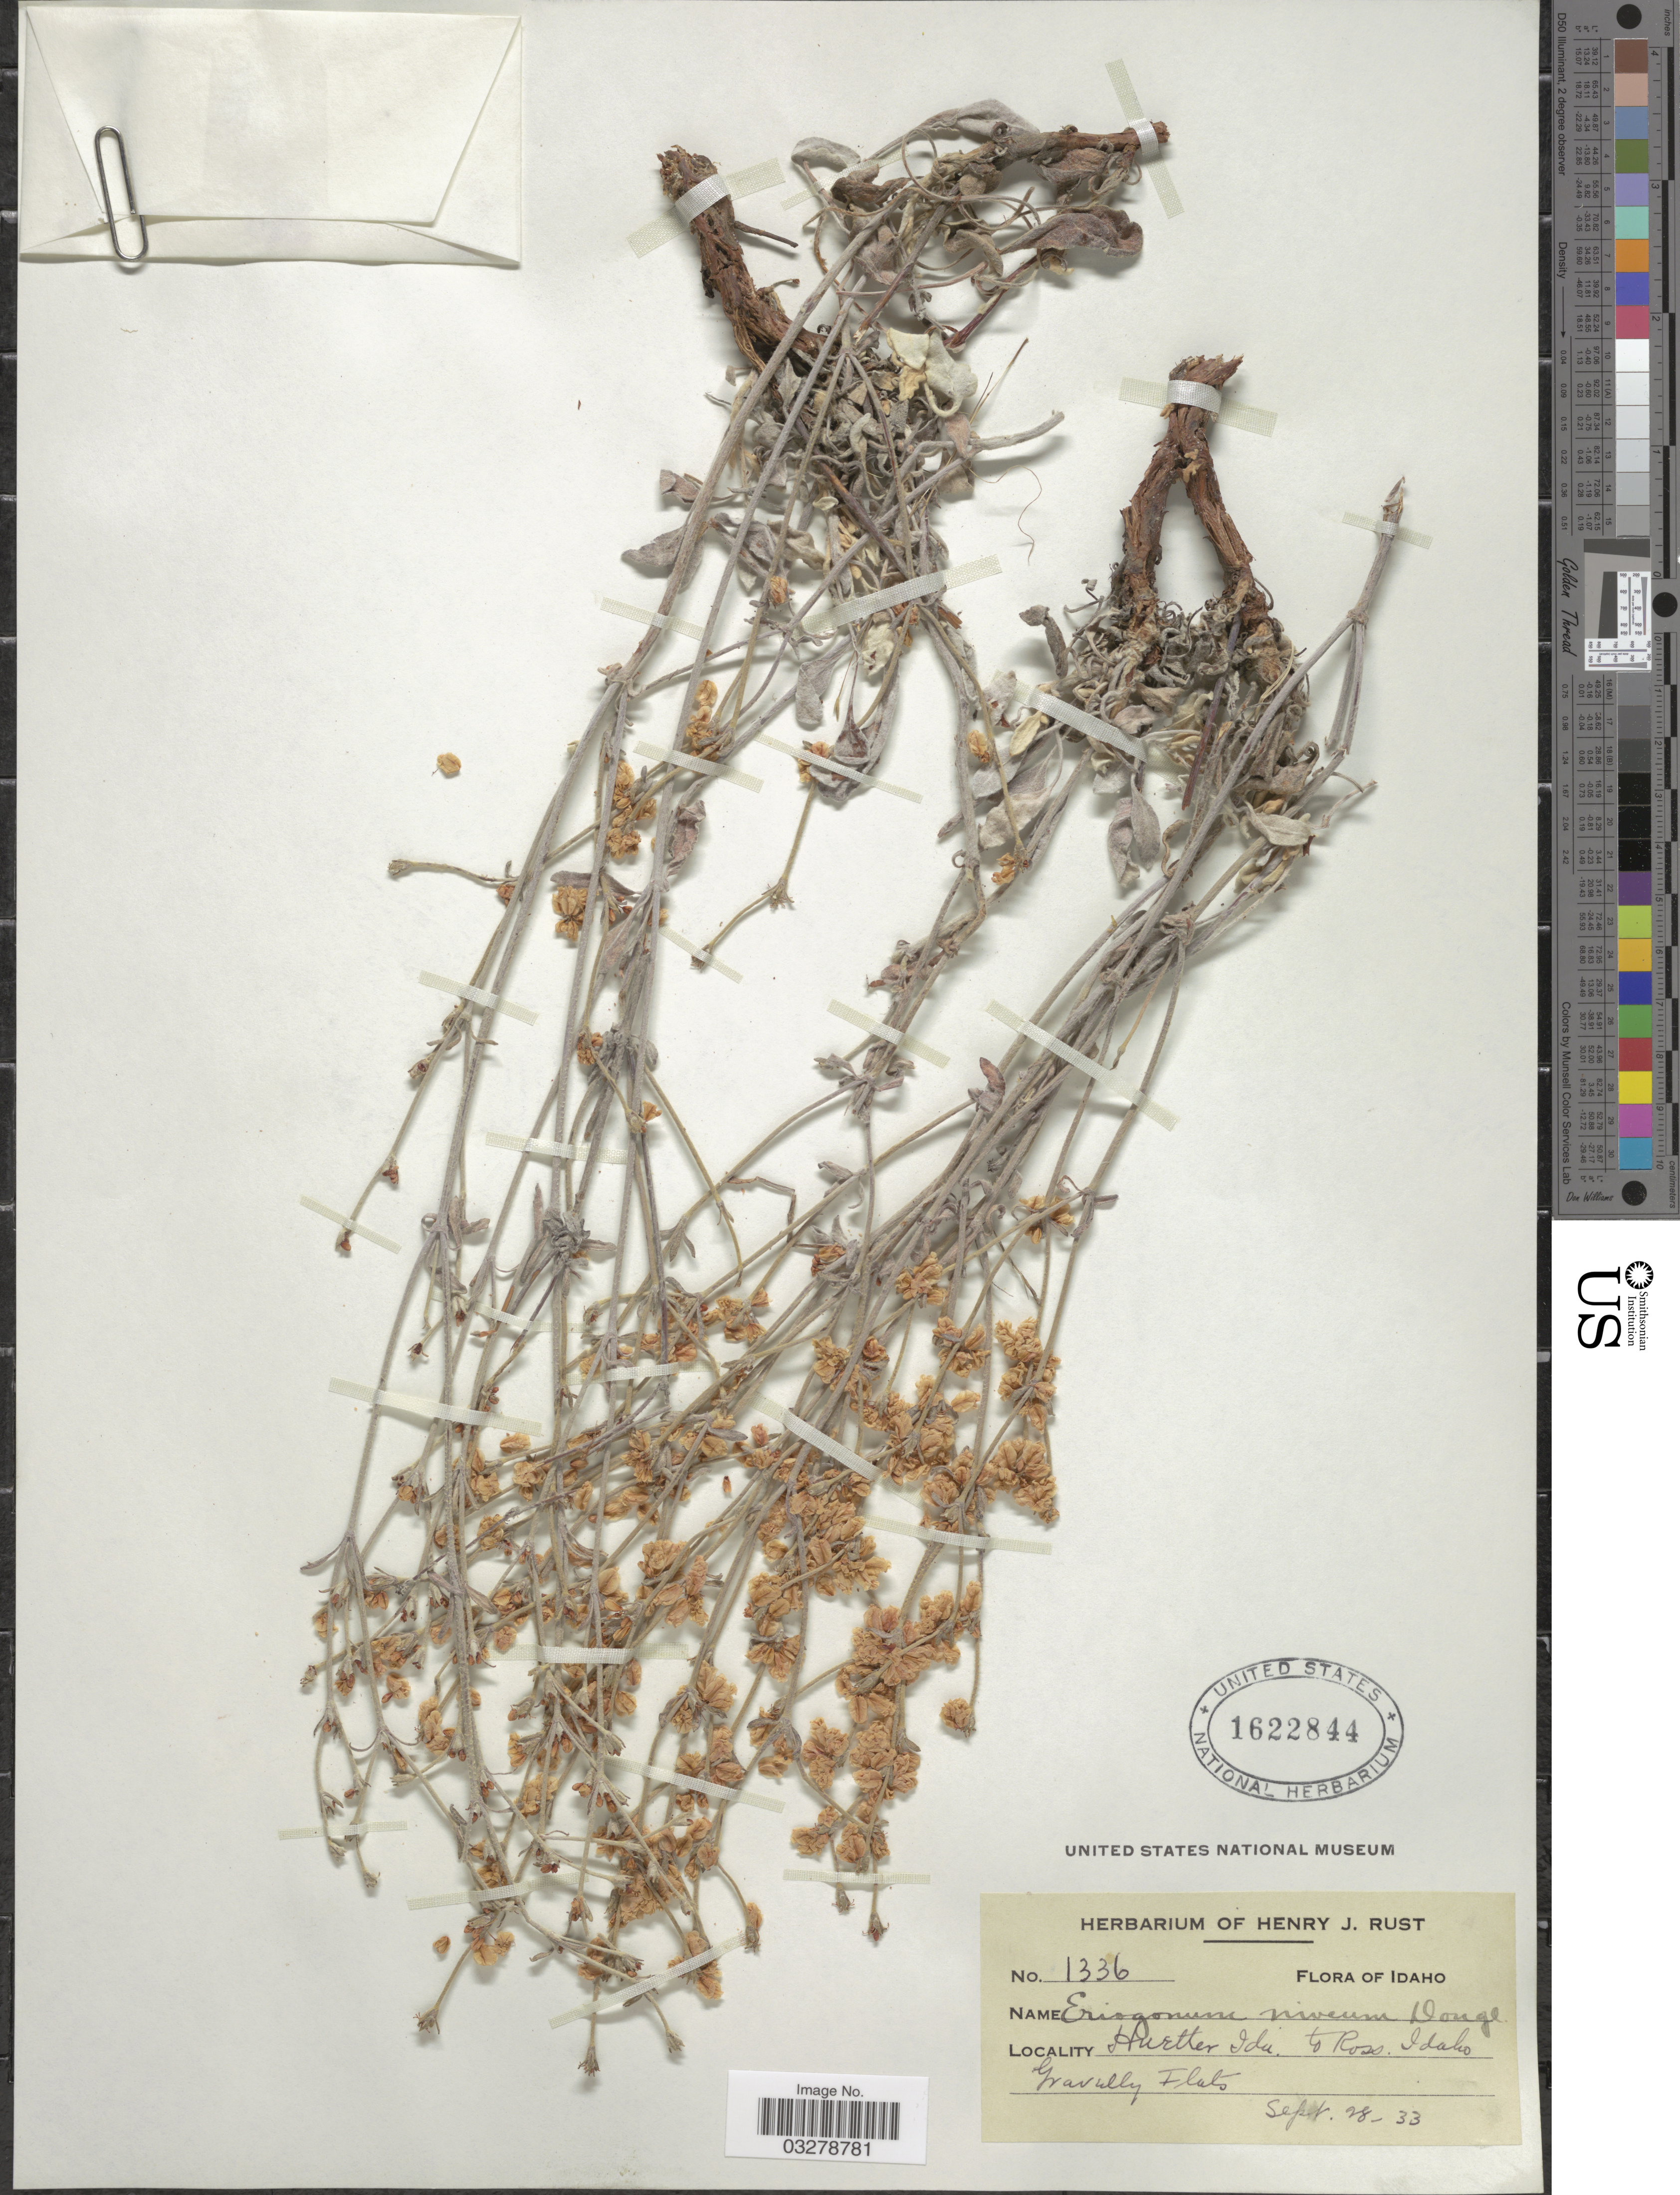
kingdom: Plantae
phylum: Tracheophyta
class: Magnoliopsida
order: Caryophyllales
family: Polygonaceae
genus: Eriogonum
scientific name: Eriogonum niverum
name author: Douglas ex Benth.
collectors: ex herb. Henry J. Rust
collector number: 1336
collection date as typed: Transcribed d/m/y: 28/9/33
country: United States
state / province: Idaho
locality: Huetter Ida. to Ross Idaho.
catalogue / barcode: US 1622844